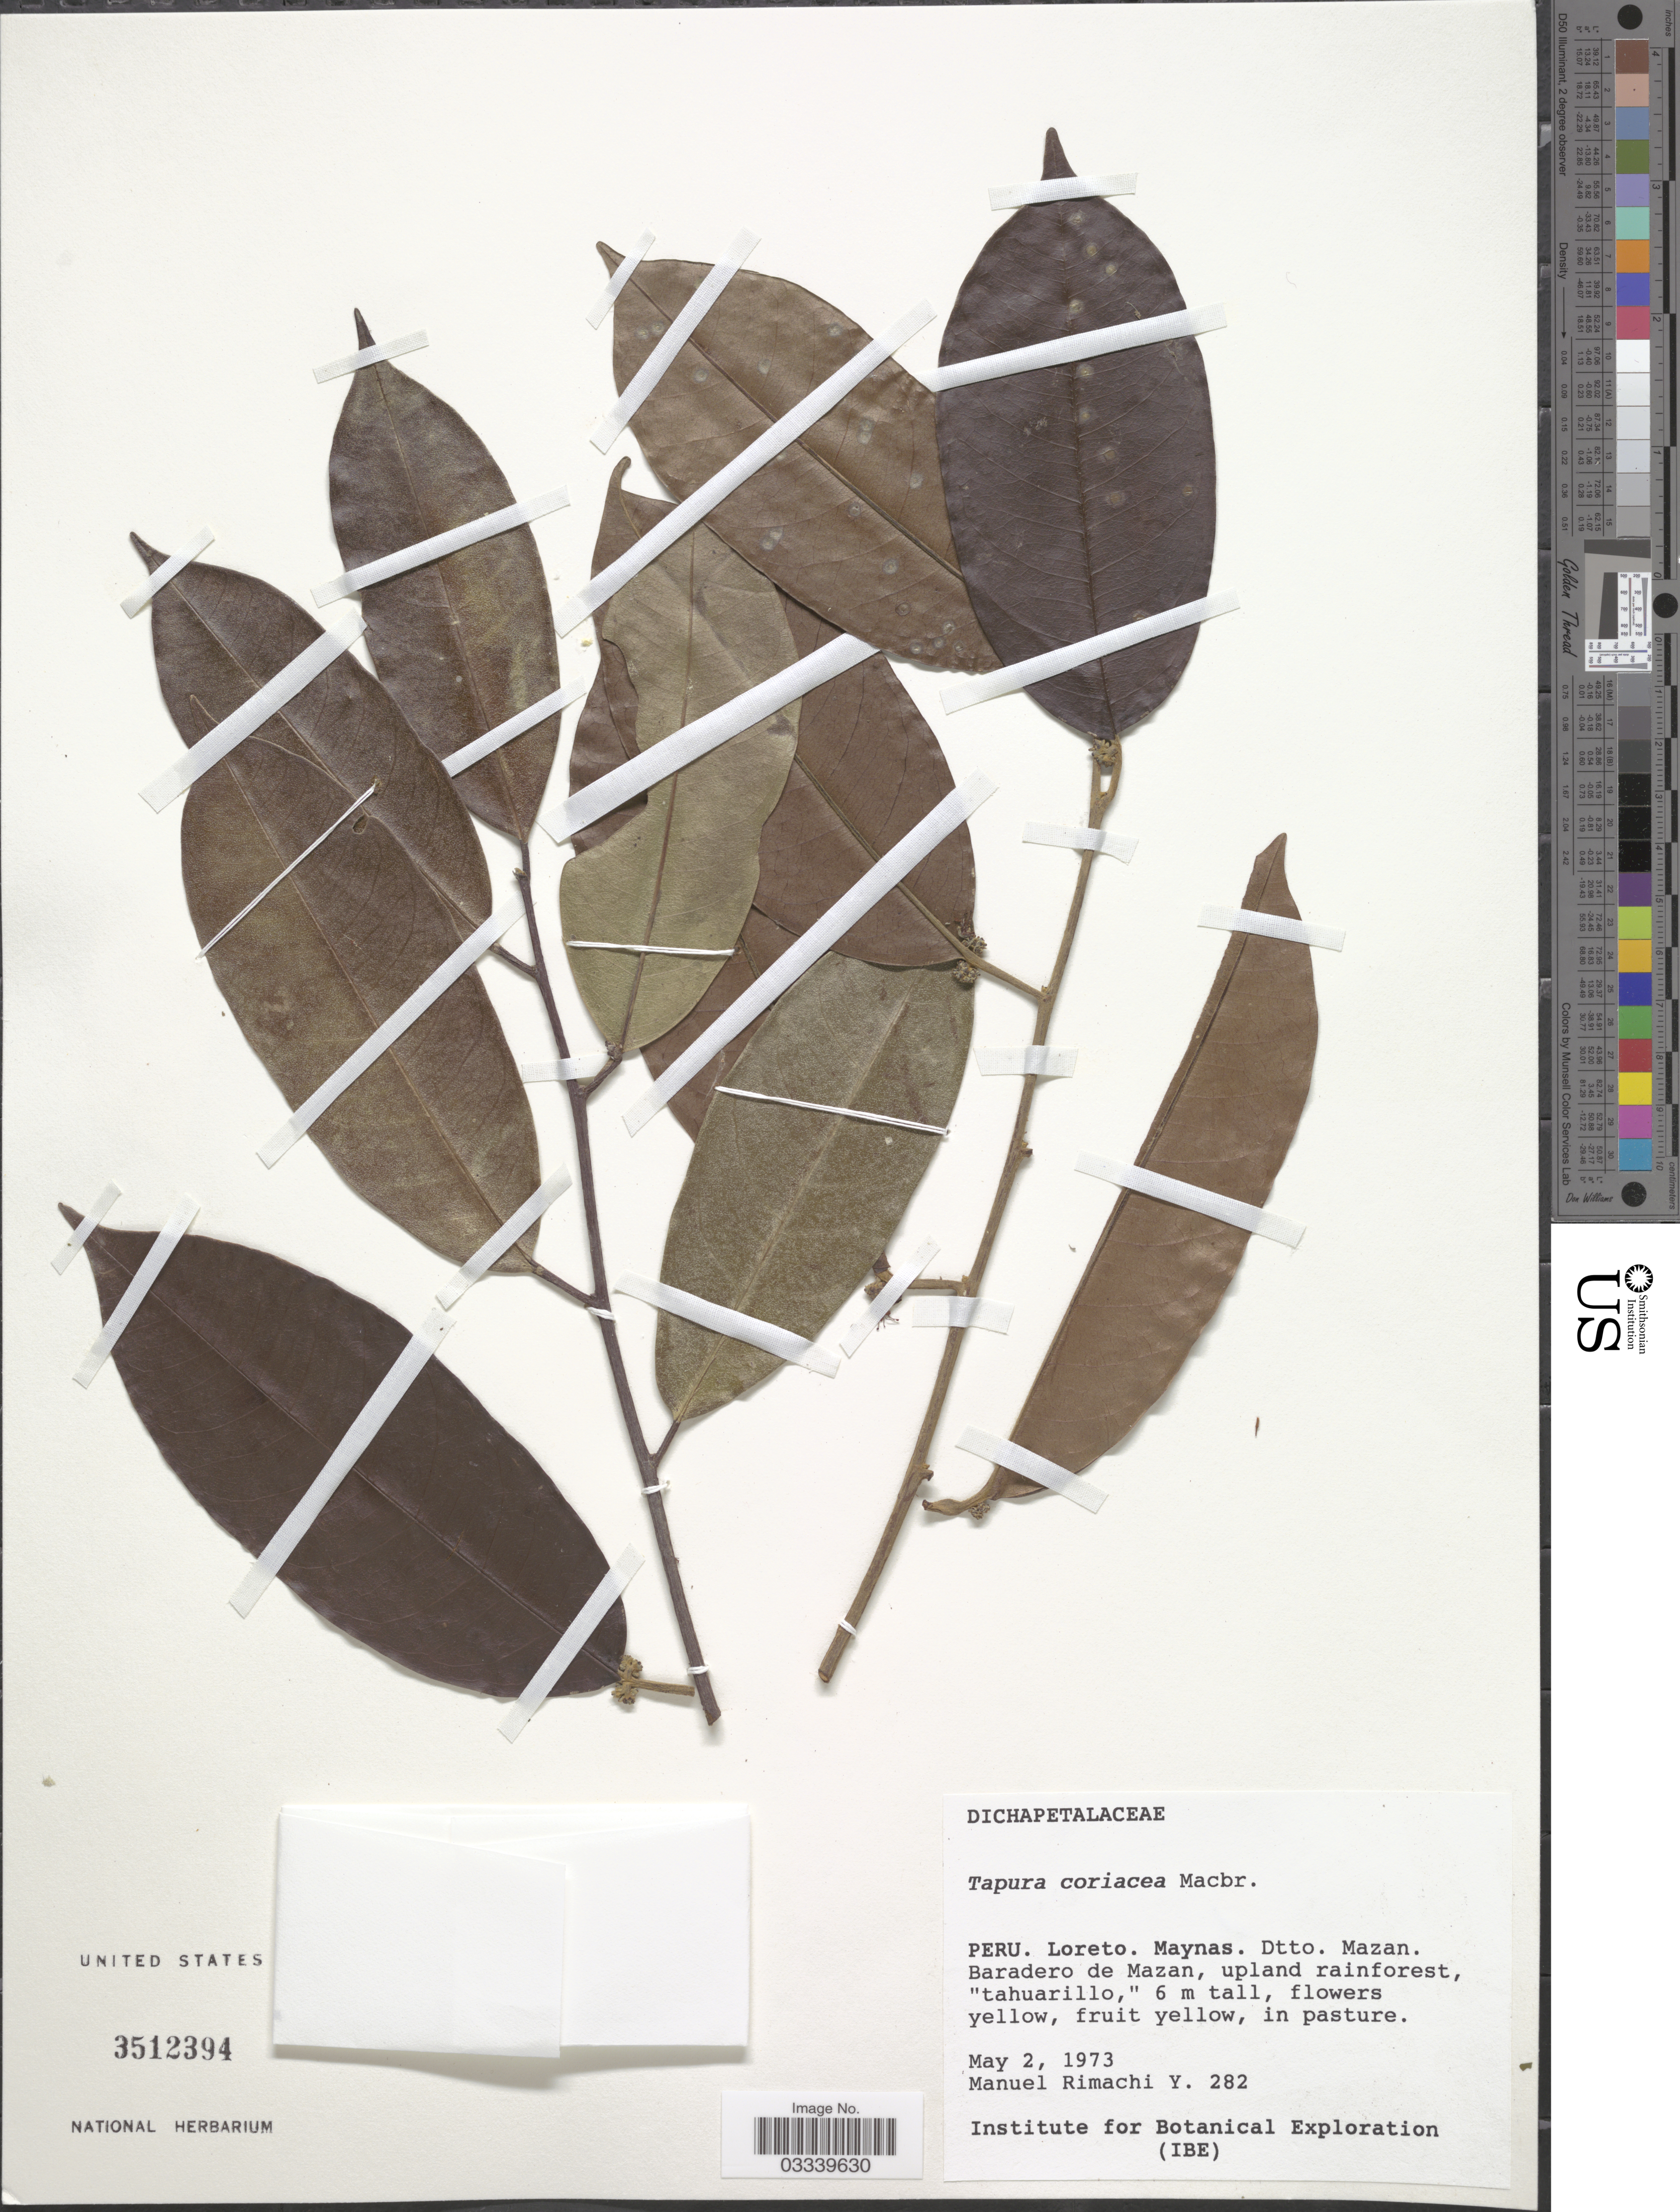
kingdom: Plantae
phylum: Tracheophyta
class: Magnoliopsida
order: Malpighiales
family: Dichapetalaceae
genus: Tapura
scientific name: Tapura coriacea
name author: J.F. Macbr.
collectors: M. Rimachi Y.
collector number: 282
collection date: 1973-05-02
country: Peru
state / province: Loreto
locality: Maynas. Dtto. Mazan. Baradero de Mazan.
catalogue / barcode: US 3512394